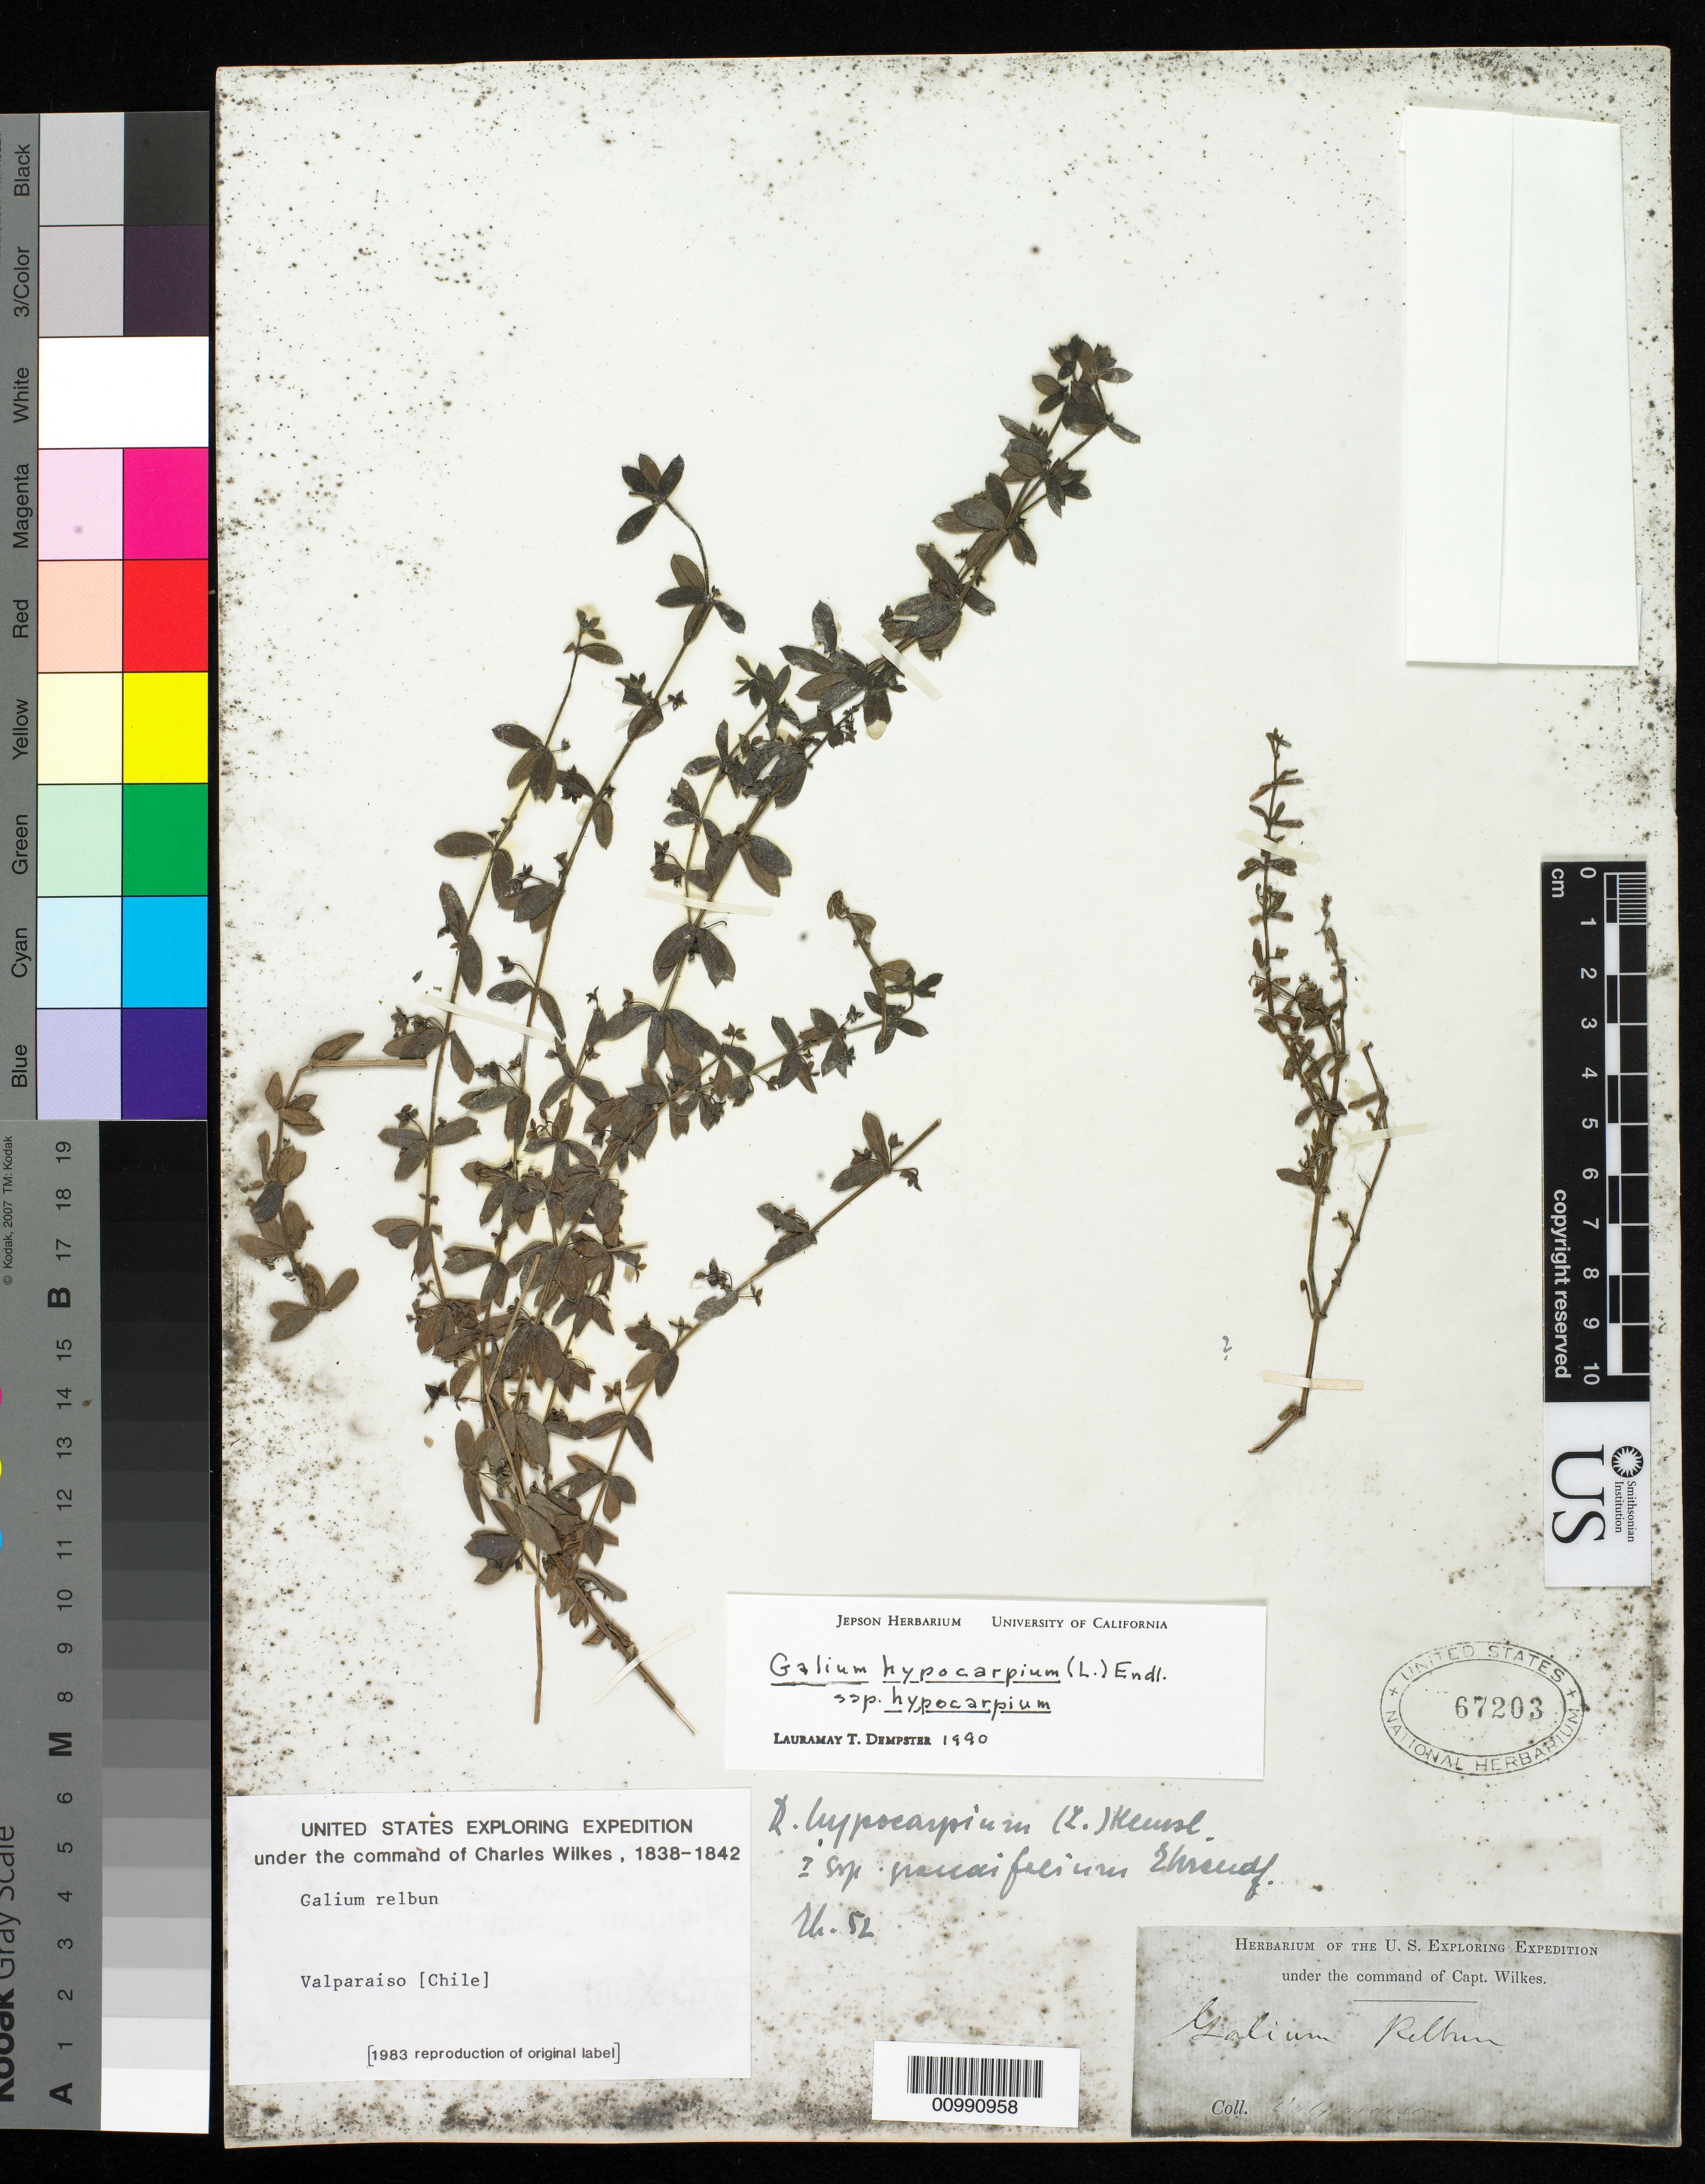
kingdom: Plantae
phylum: Tracheophyta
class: Magnoliopsida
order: Gentianales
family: Rubiaceae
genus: Galium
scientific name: Galium hypocarpium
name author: (L.) Endl. ex Griseb.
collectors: Wilkes Explor. Exped.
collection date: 1838/1842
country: Chile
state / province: Valparaíso (V)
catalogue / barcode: US 67203